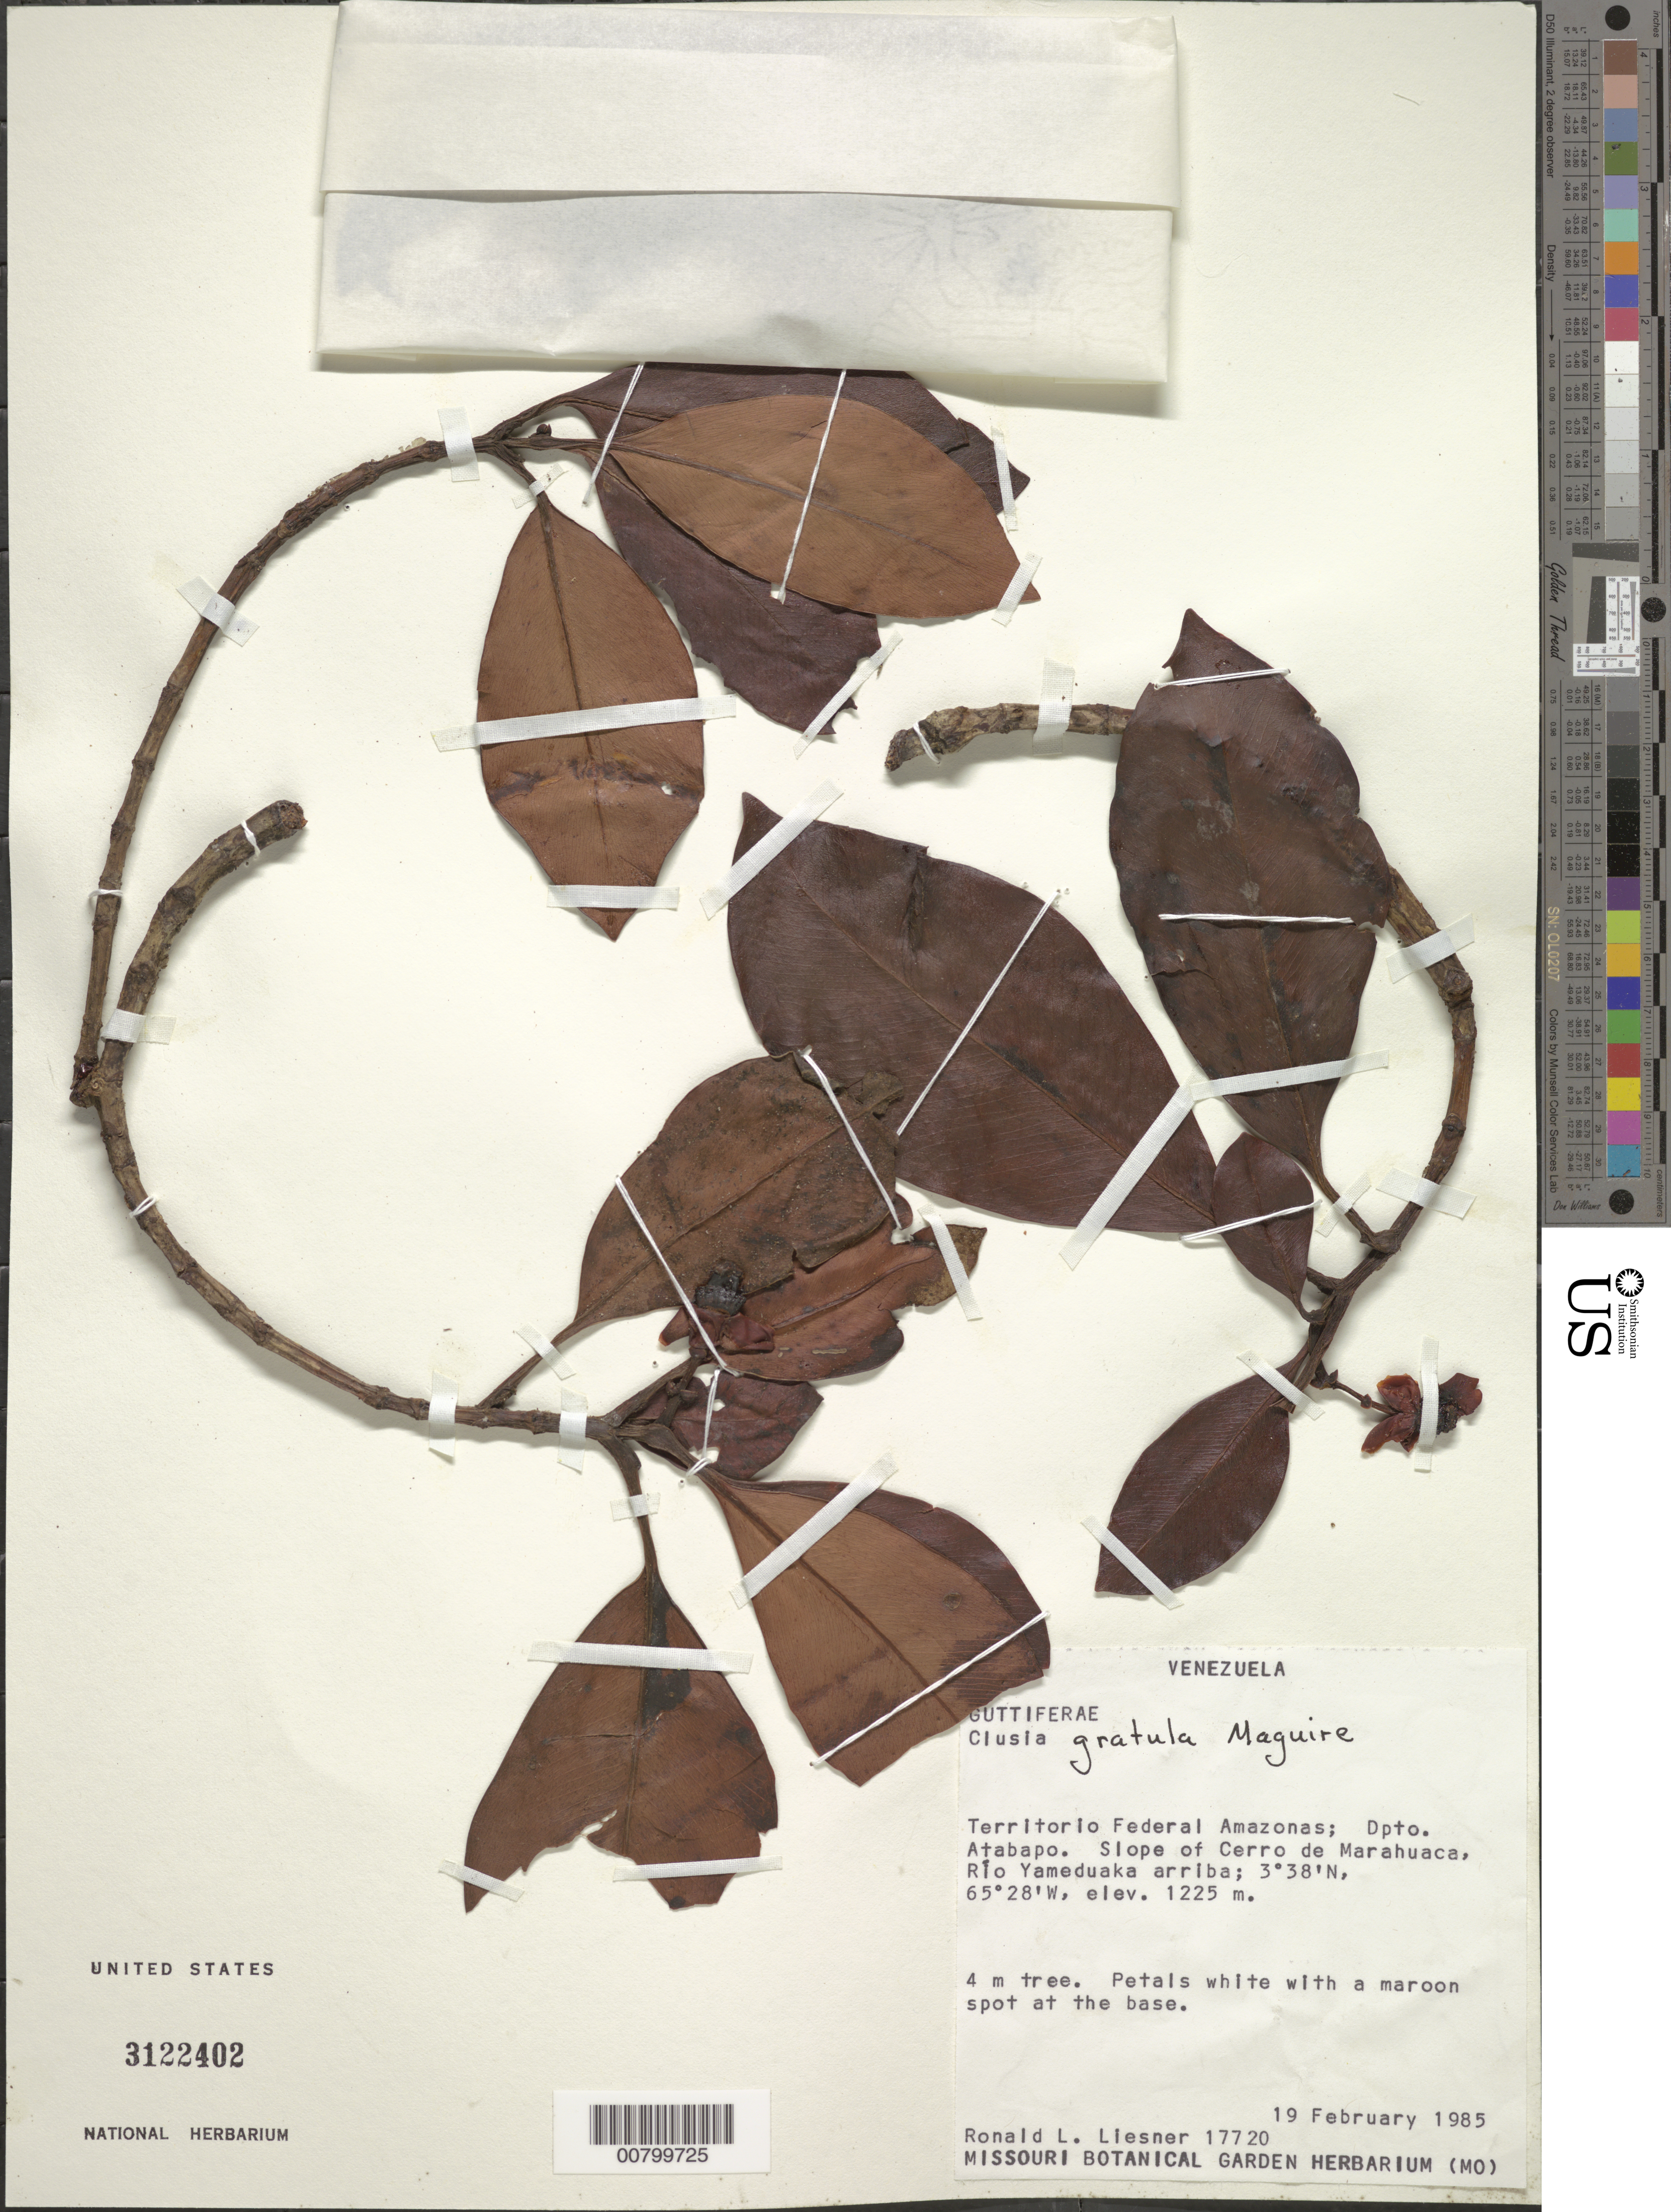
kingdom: Plantae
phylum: Tracheophyta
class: Magnoliopsida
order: Malpighiales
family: Clusiaceae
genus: Clusia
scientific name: Clusia gratula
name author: Maguire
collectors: R. L. Liesner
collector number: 17720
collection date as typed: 19-Feb-85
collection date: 1985-02-19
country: Venezuela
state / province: Amazonas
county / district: Atabapo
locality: Cerro de Marahuaca slope, Río Yameduaka arriba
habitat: Slope of cerro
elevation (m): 1225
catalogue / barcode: US 3122402